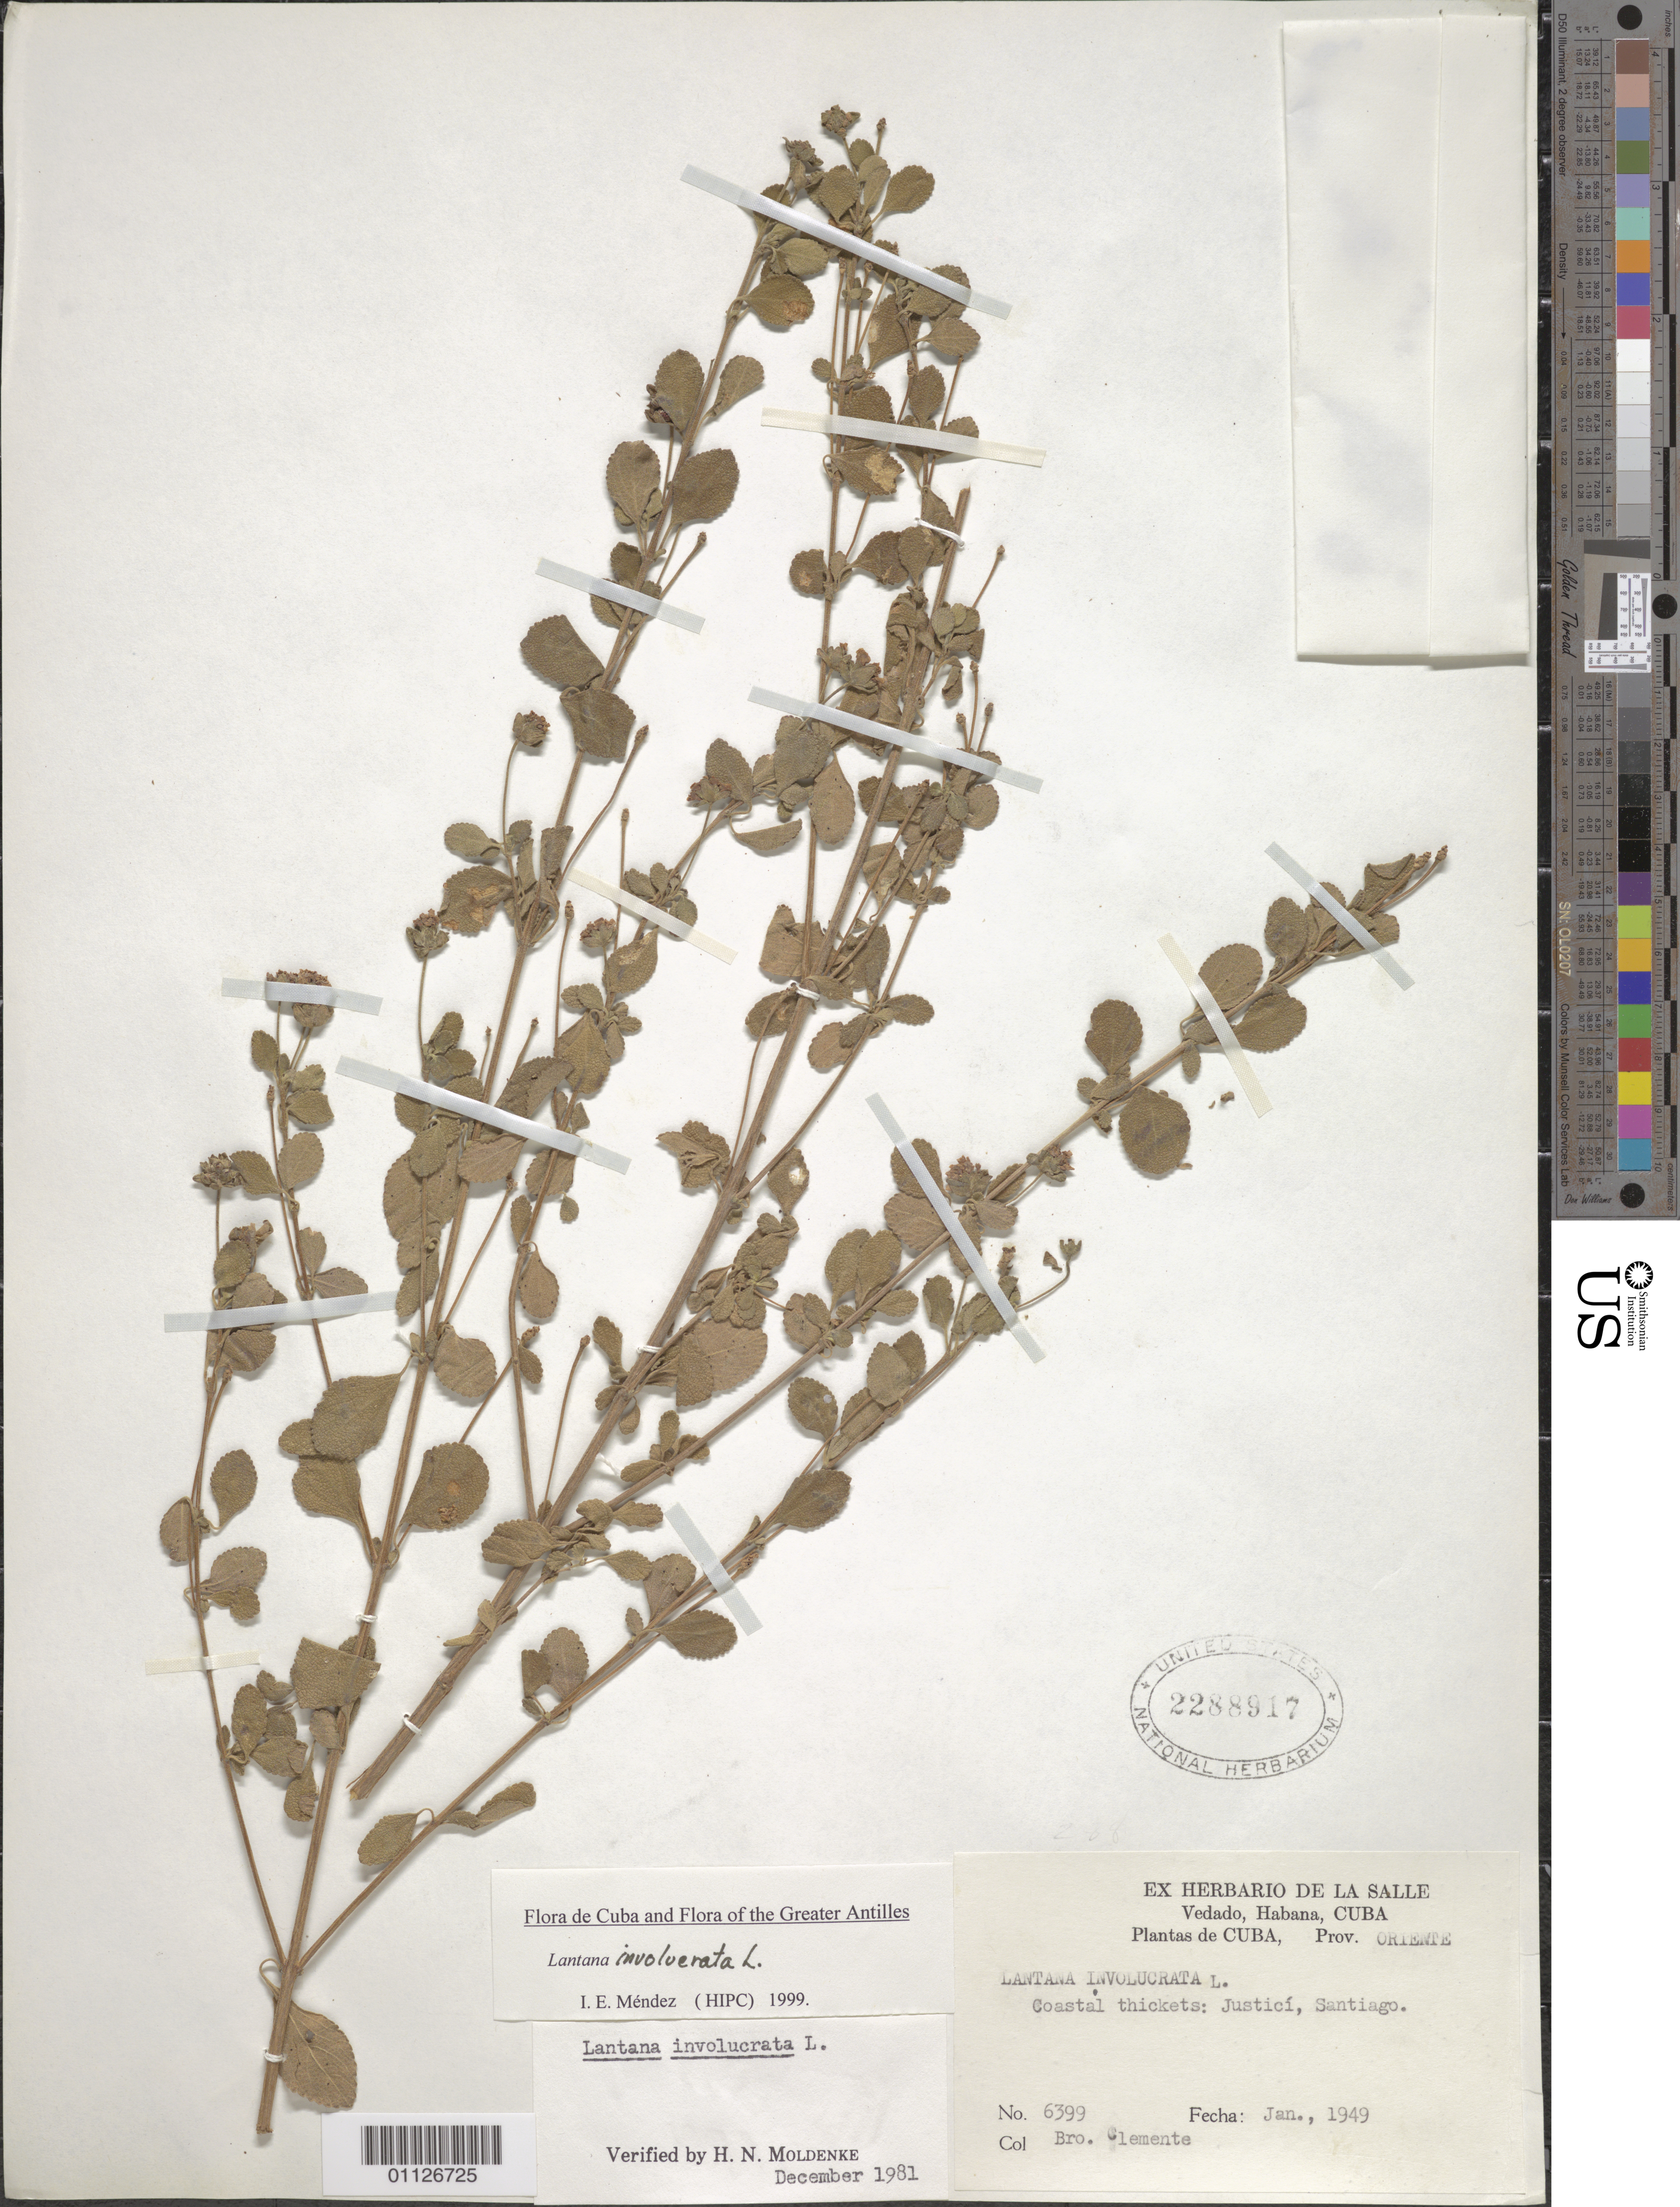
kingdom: Plantae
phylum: Tracheophyta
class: Magnoliopsida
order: Lamiales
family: Verbenaceae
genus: Lantana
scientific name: Lantana involucrata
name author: L.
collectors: B. Clement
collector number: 6399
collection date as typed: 01 Jan 1949 to 31 Jan 1949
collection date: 1949-01-01/1949-01-31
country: Cuba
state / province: Santiago de Cuba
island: Cuba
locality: Coastal thickets: Justicí, Santiago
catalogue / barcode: US 2288917